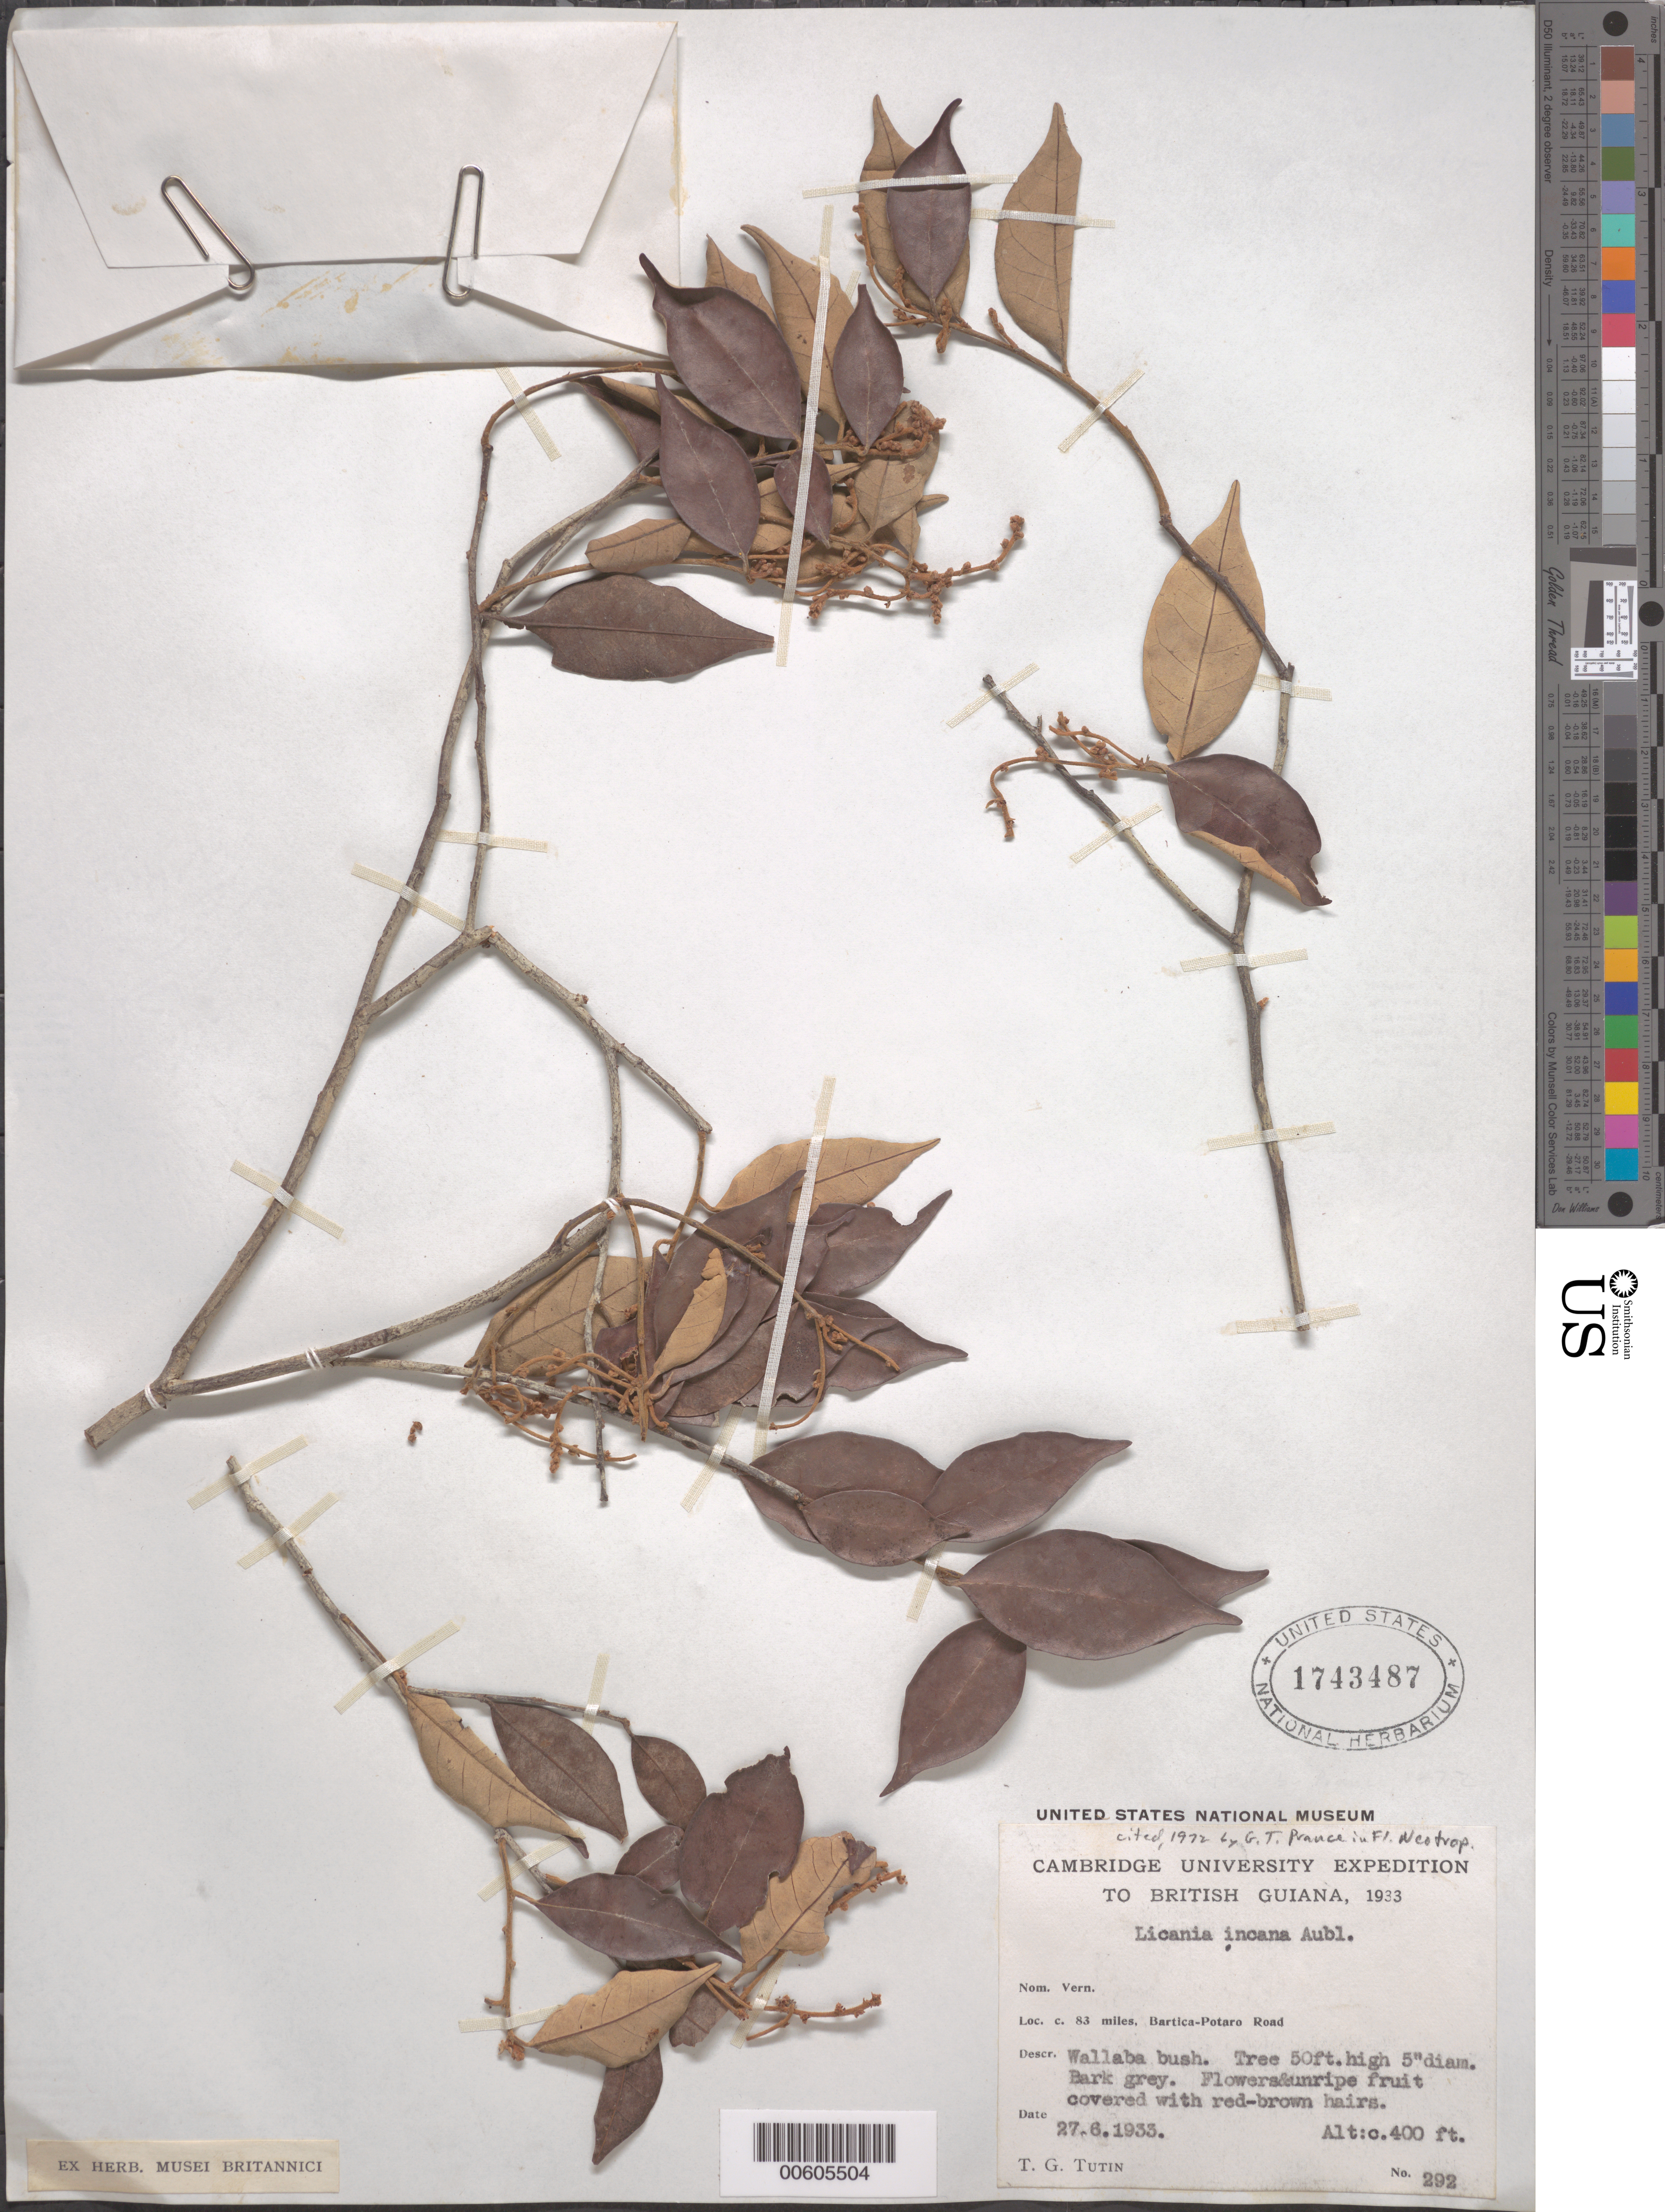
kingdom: Plantae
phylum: Tracheophyta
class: Magnoliopsida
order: Malpighiales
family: Chrysobalanaceae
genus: Licania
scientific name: Licania incana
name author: Aubl.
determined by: Prance, G. T.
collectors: T. G. Tutin & A. Persaud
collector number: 292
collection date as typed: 27-Jun-33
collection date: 1933-06-27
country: Guyana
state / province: Potaro-Siparuni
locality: Bartica-Potaro road, mile 83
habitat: Wallaba bush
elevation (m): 122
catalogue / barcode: US 1743487